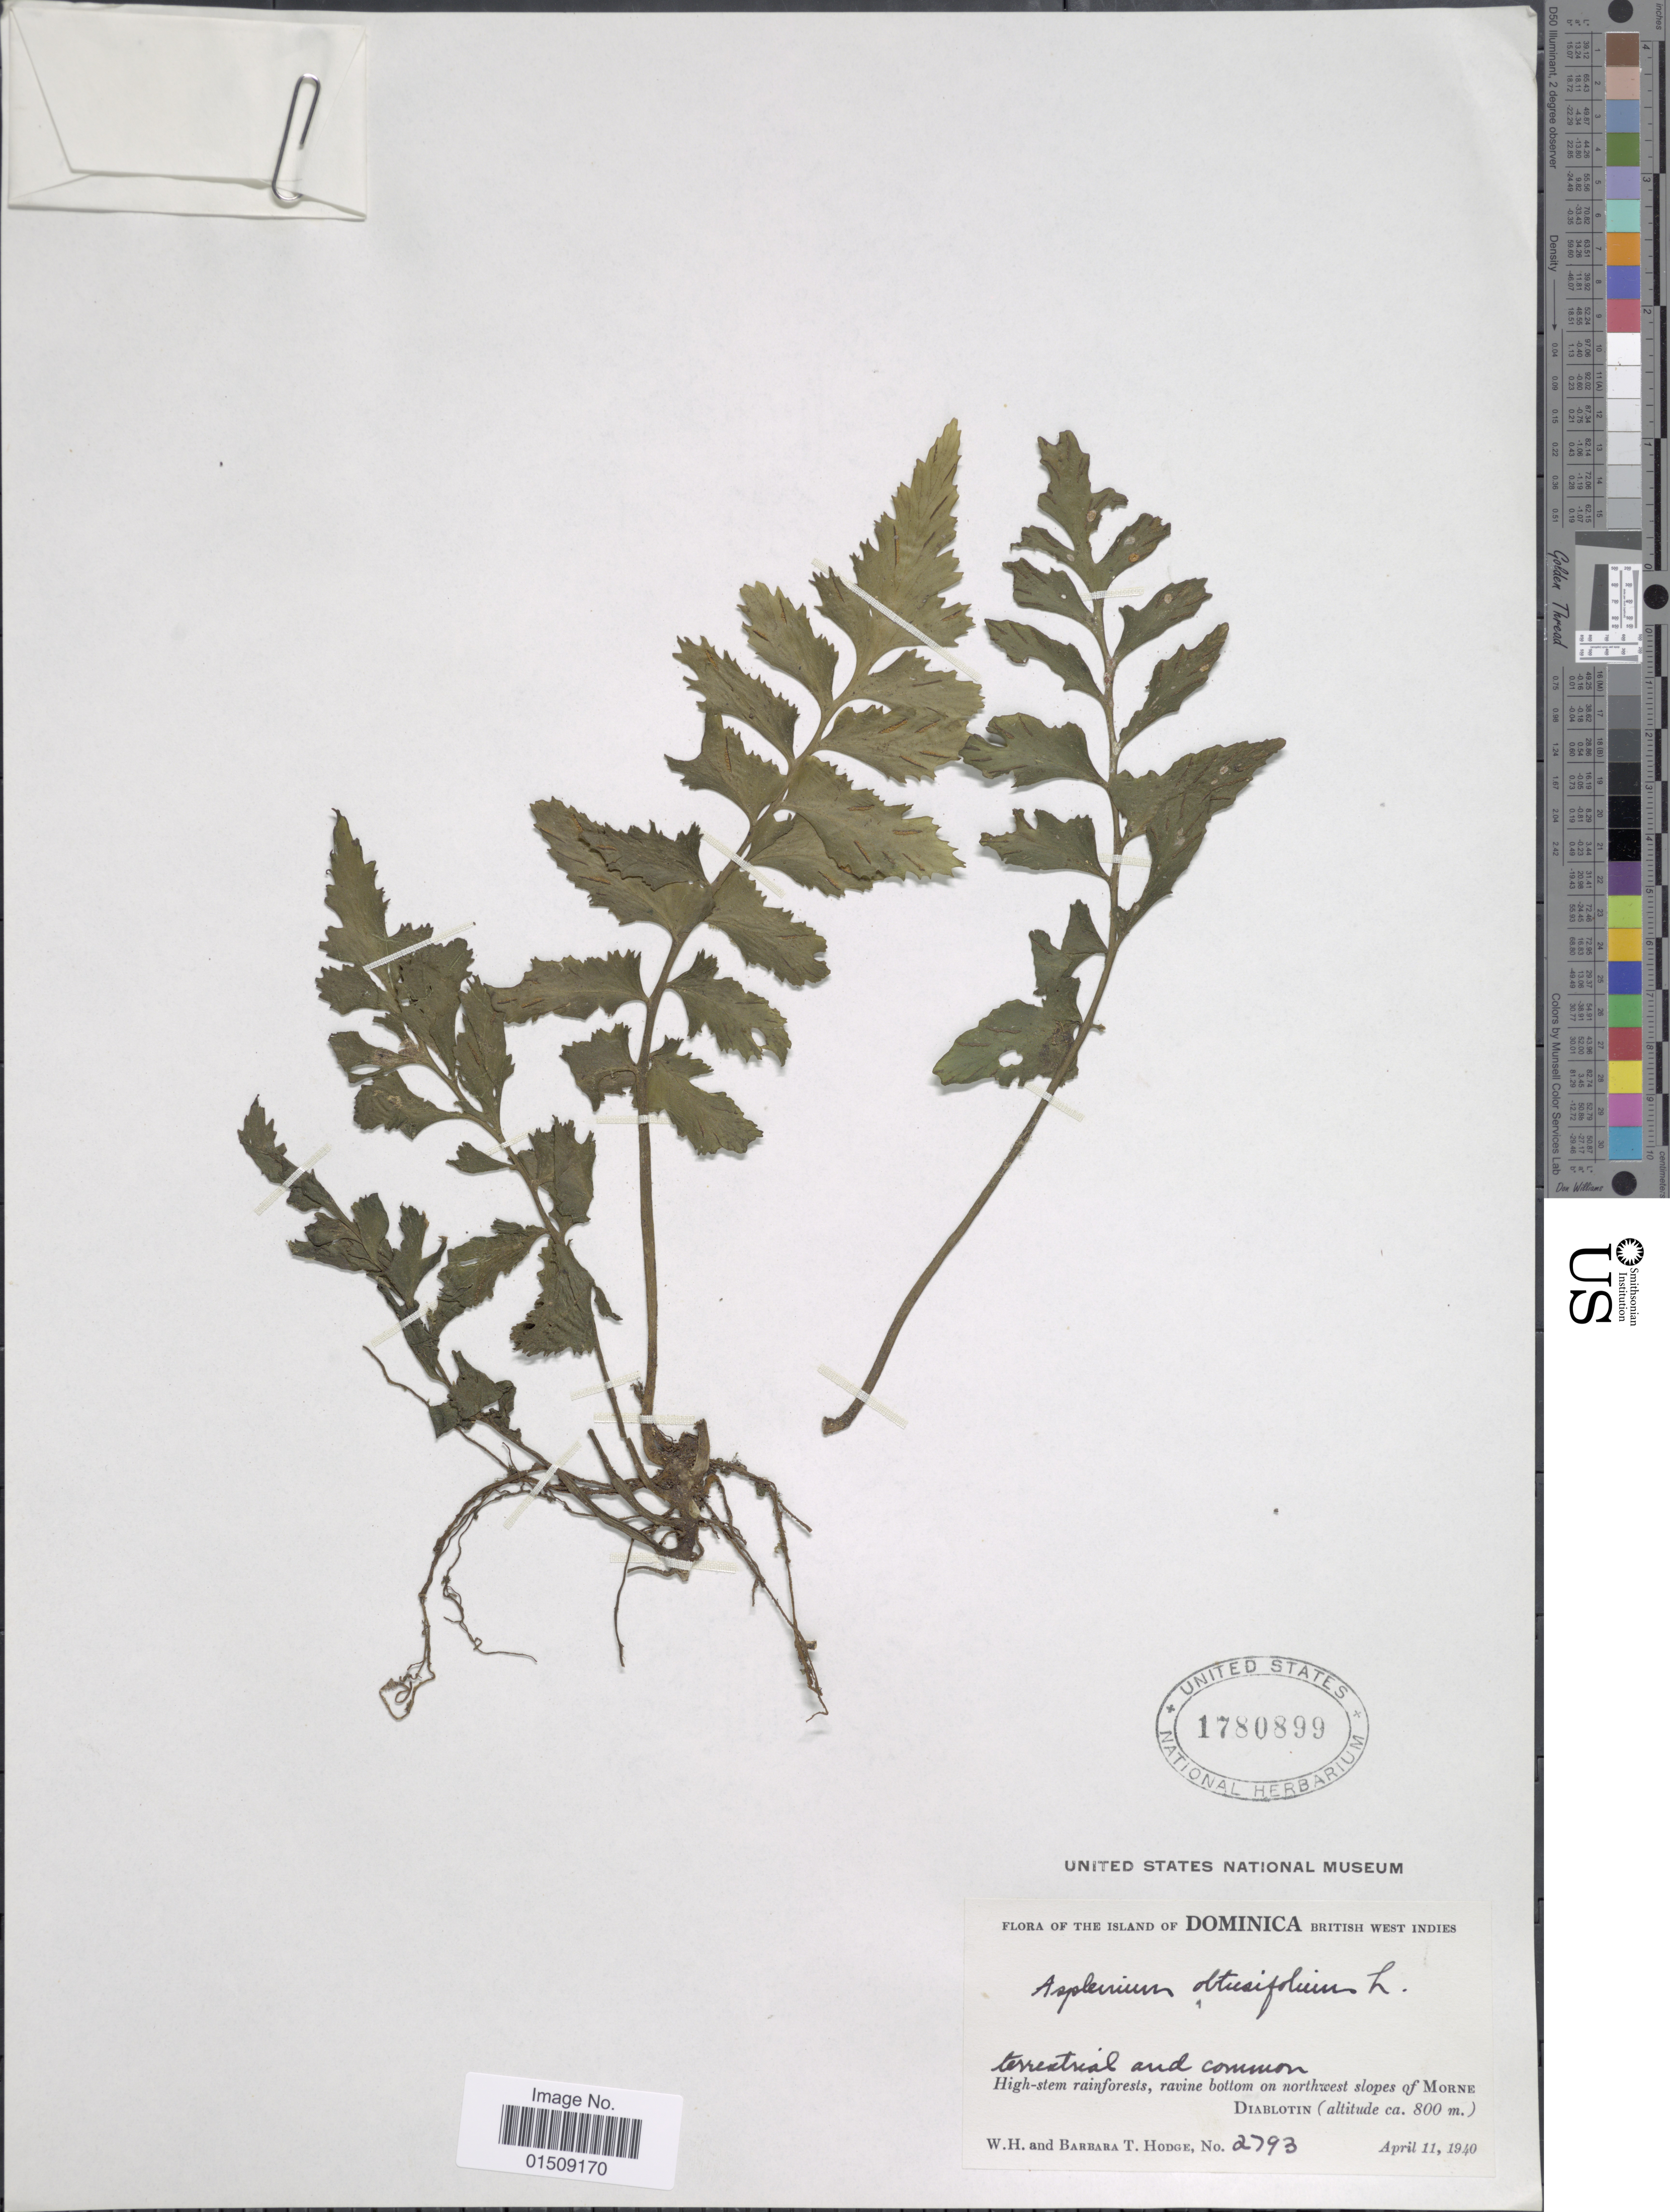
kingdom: Plantae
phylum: Tracheophyta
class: Polypodiopsida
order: Polypodiales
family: Aspleniaceae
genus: Asplenium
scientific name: Asplenium obtusifolium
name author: L.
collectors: W. Hodge & B. Hodge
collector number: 2793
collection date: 1940-04-11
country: Dominica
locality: The island of Dominica, British West Indies. High-stem rainforests, ravine bottom on northwest slopes of Morne Diablotin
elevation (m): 800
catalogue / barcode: US 1780899